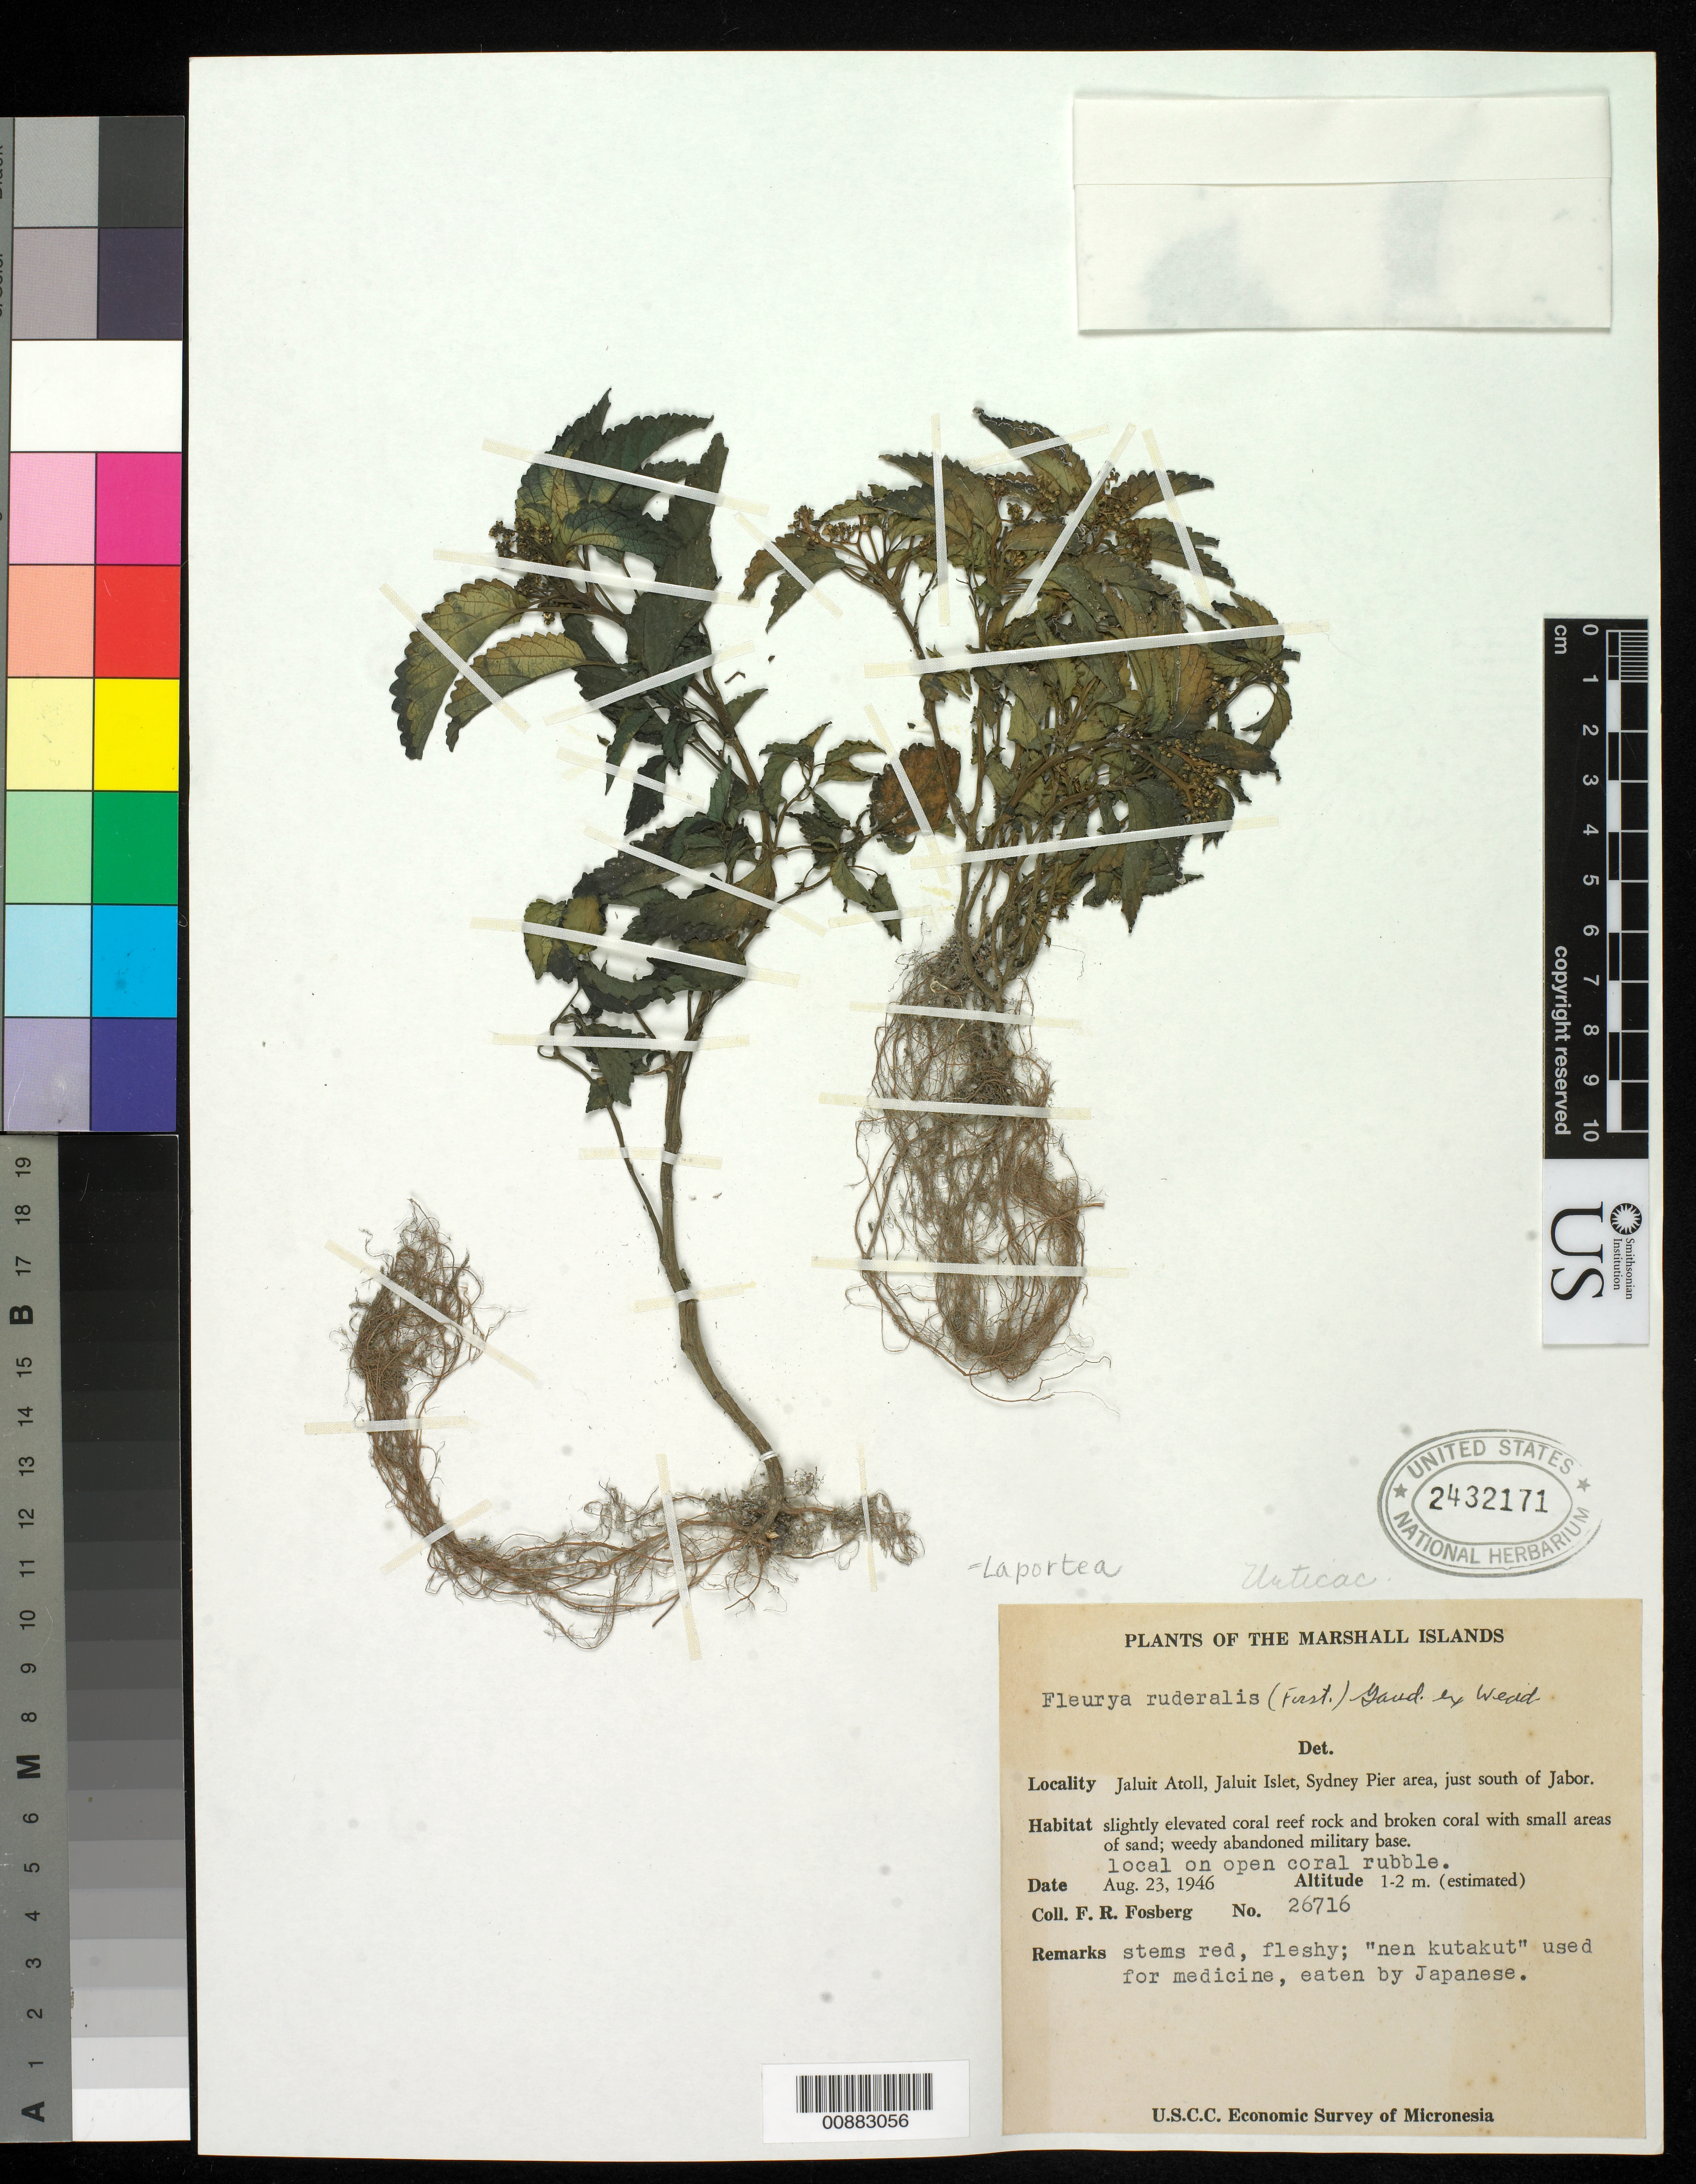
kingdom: Plantae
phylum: Tracheophyta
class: Magnoliopsida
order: Rosales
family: Urticaceae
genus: Laportea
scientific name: Laportea ruderalis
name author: (G. Forst.) Chew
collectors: F. R. Fosberg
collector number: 26716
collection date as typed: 23 Aug 1946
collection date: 1946-08-23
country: Marshall Islands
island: Jaluit Atoll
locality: Sydney Pier area, just south of Jabor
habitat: slightly elevated coral reef rock and broken coral with small areas of sand; weedy abandoned military base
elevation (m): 1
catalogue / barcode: US 2432171